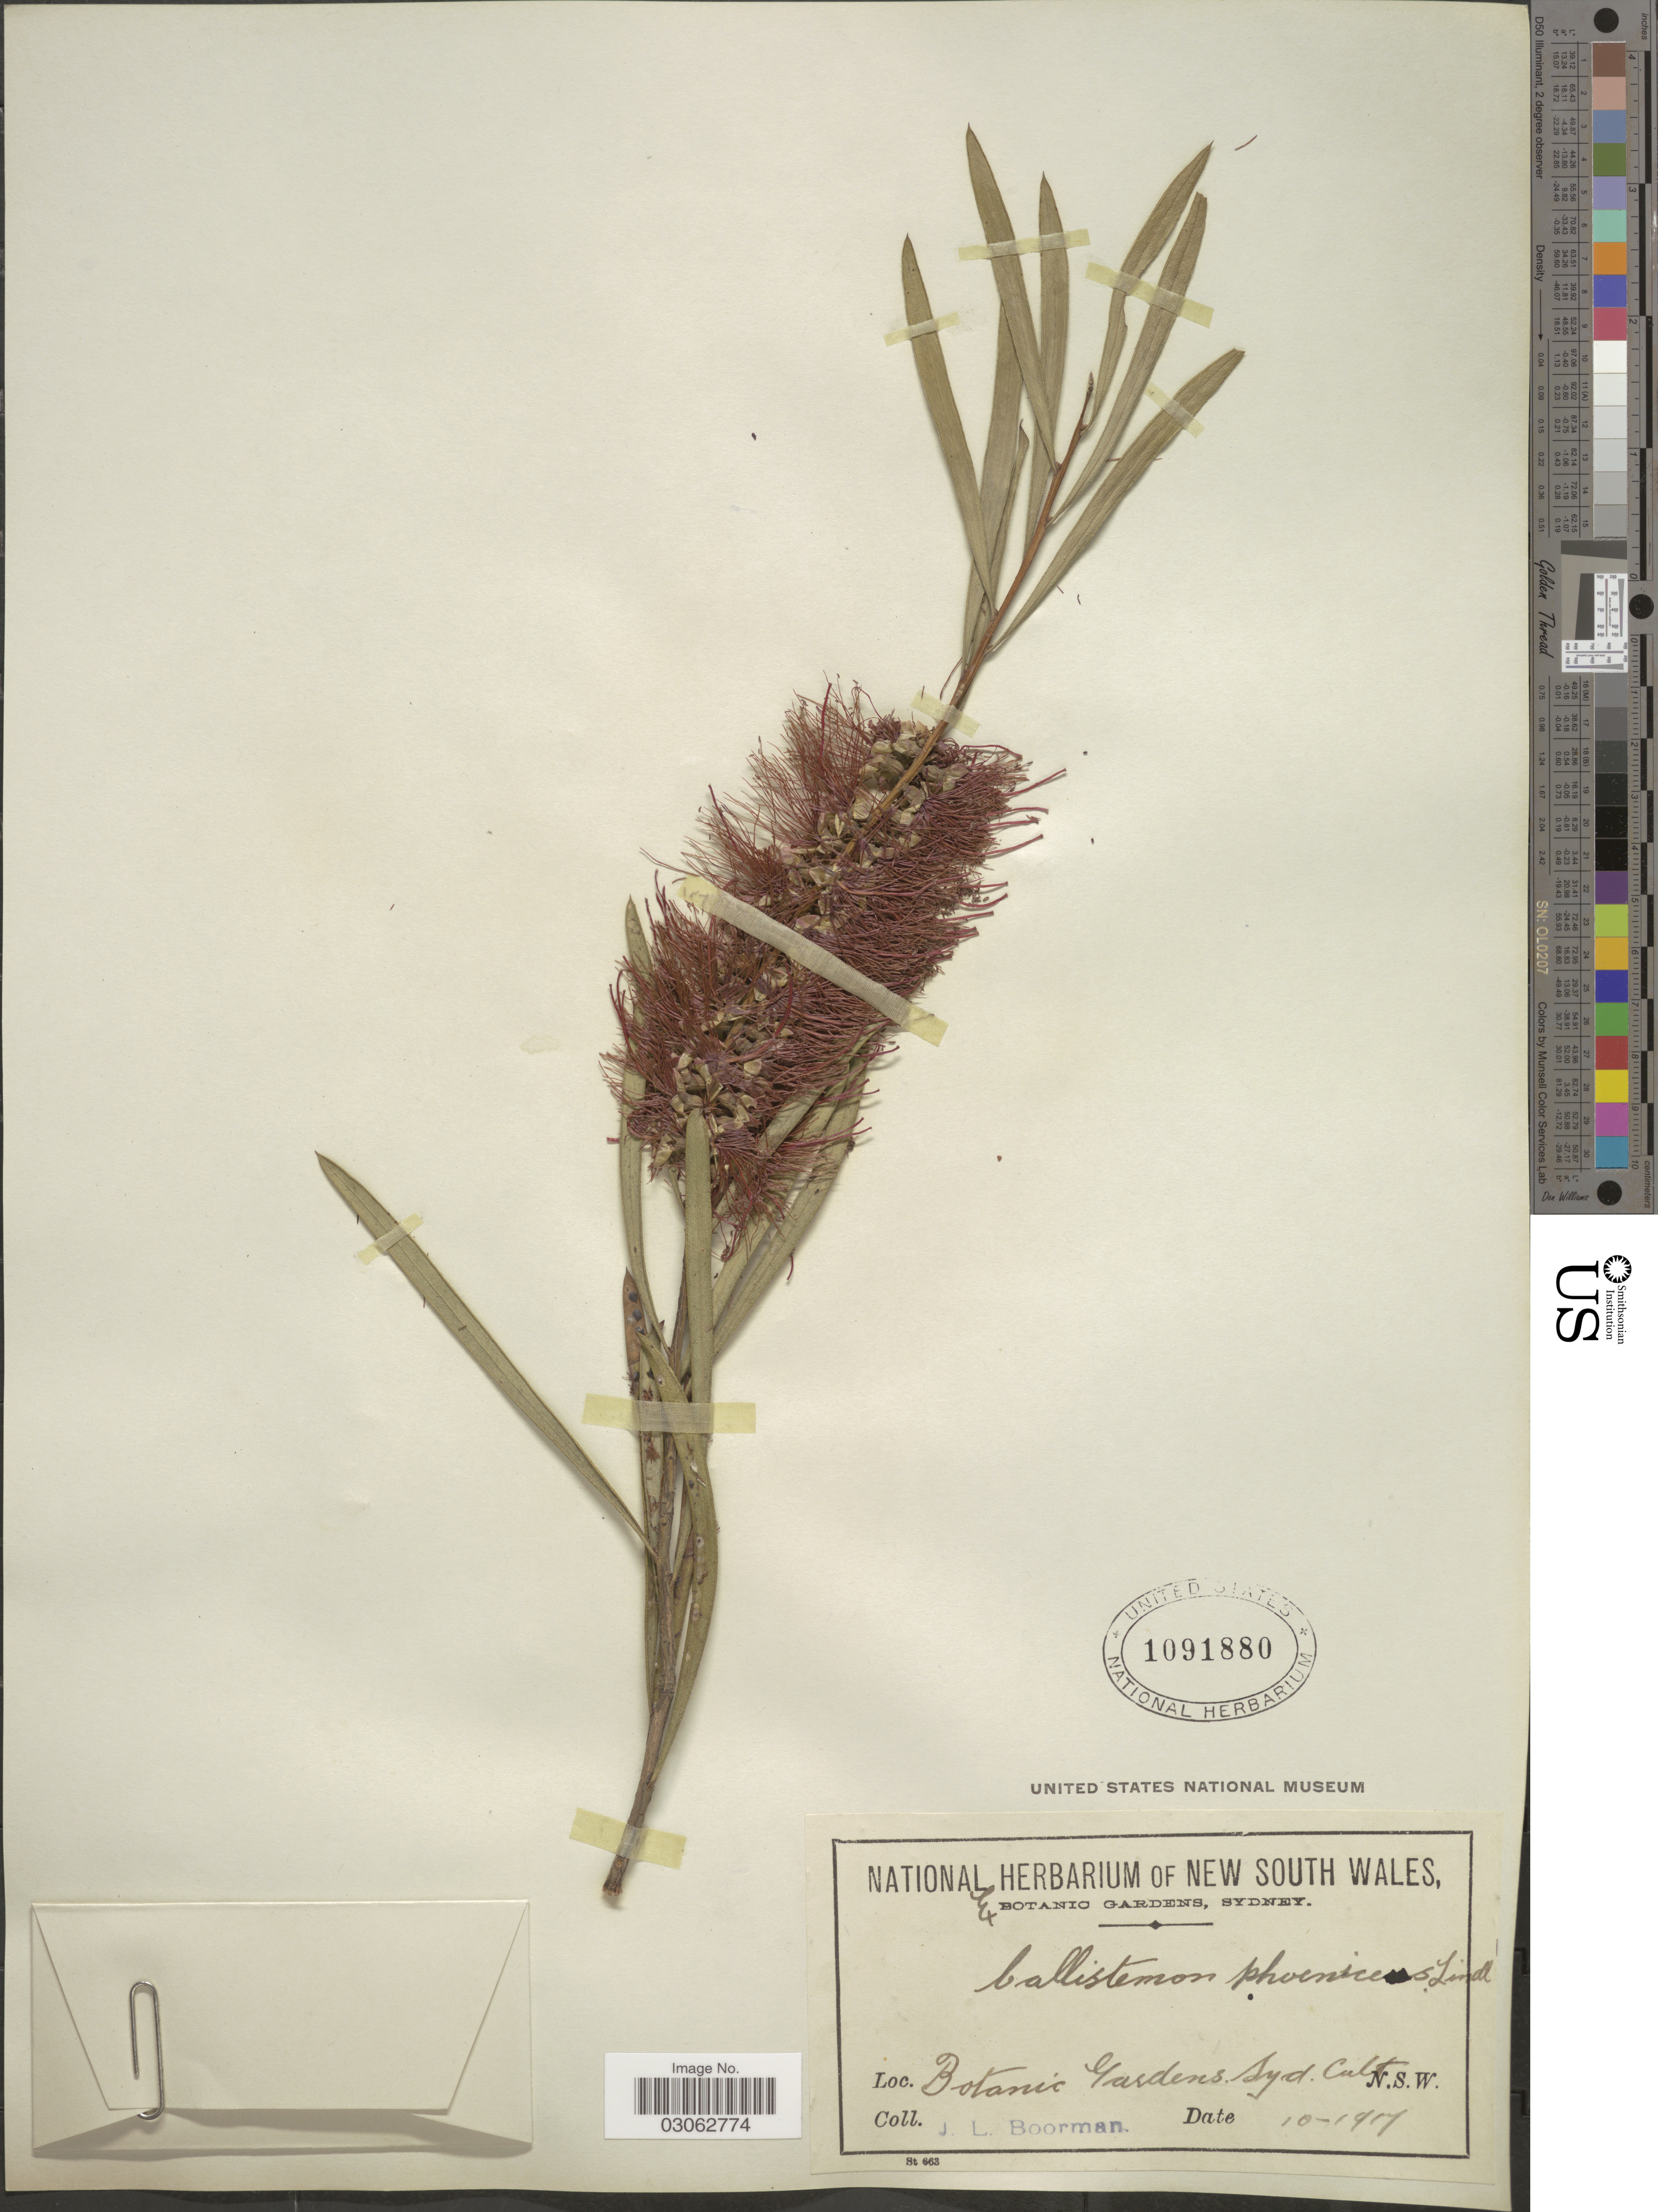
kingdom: Plantae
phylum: Tracheophyta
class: Magnoliopsida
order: Myrtales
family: Myrtaceae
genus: Callistemon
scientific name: Callistemon phoeniceum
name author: Lindl.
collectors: J. Boorman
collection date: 1917-10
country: Australia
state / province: New South Wales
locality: Botanic Gardens. Sydney Cult. N.S.W.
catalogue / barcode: US 1091880